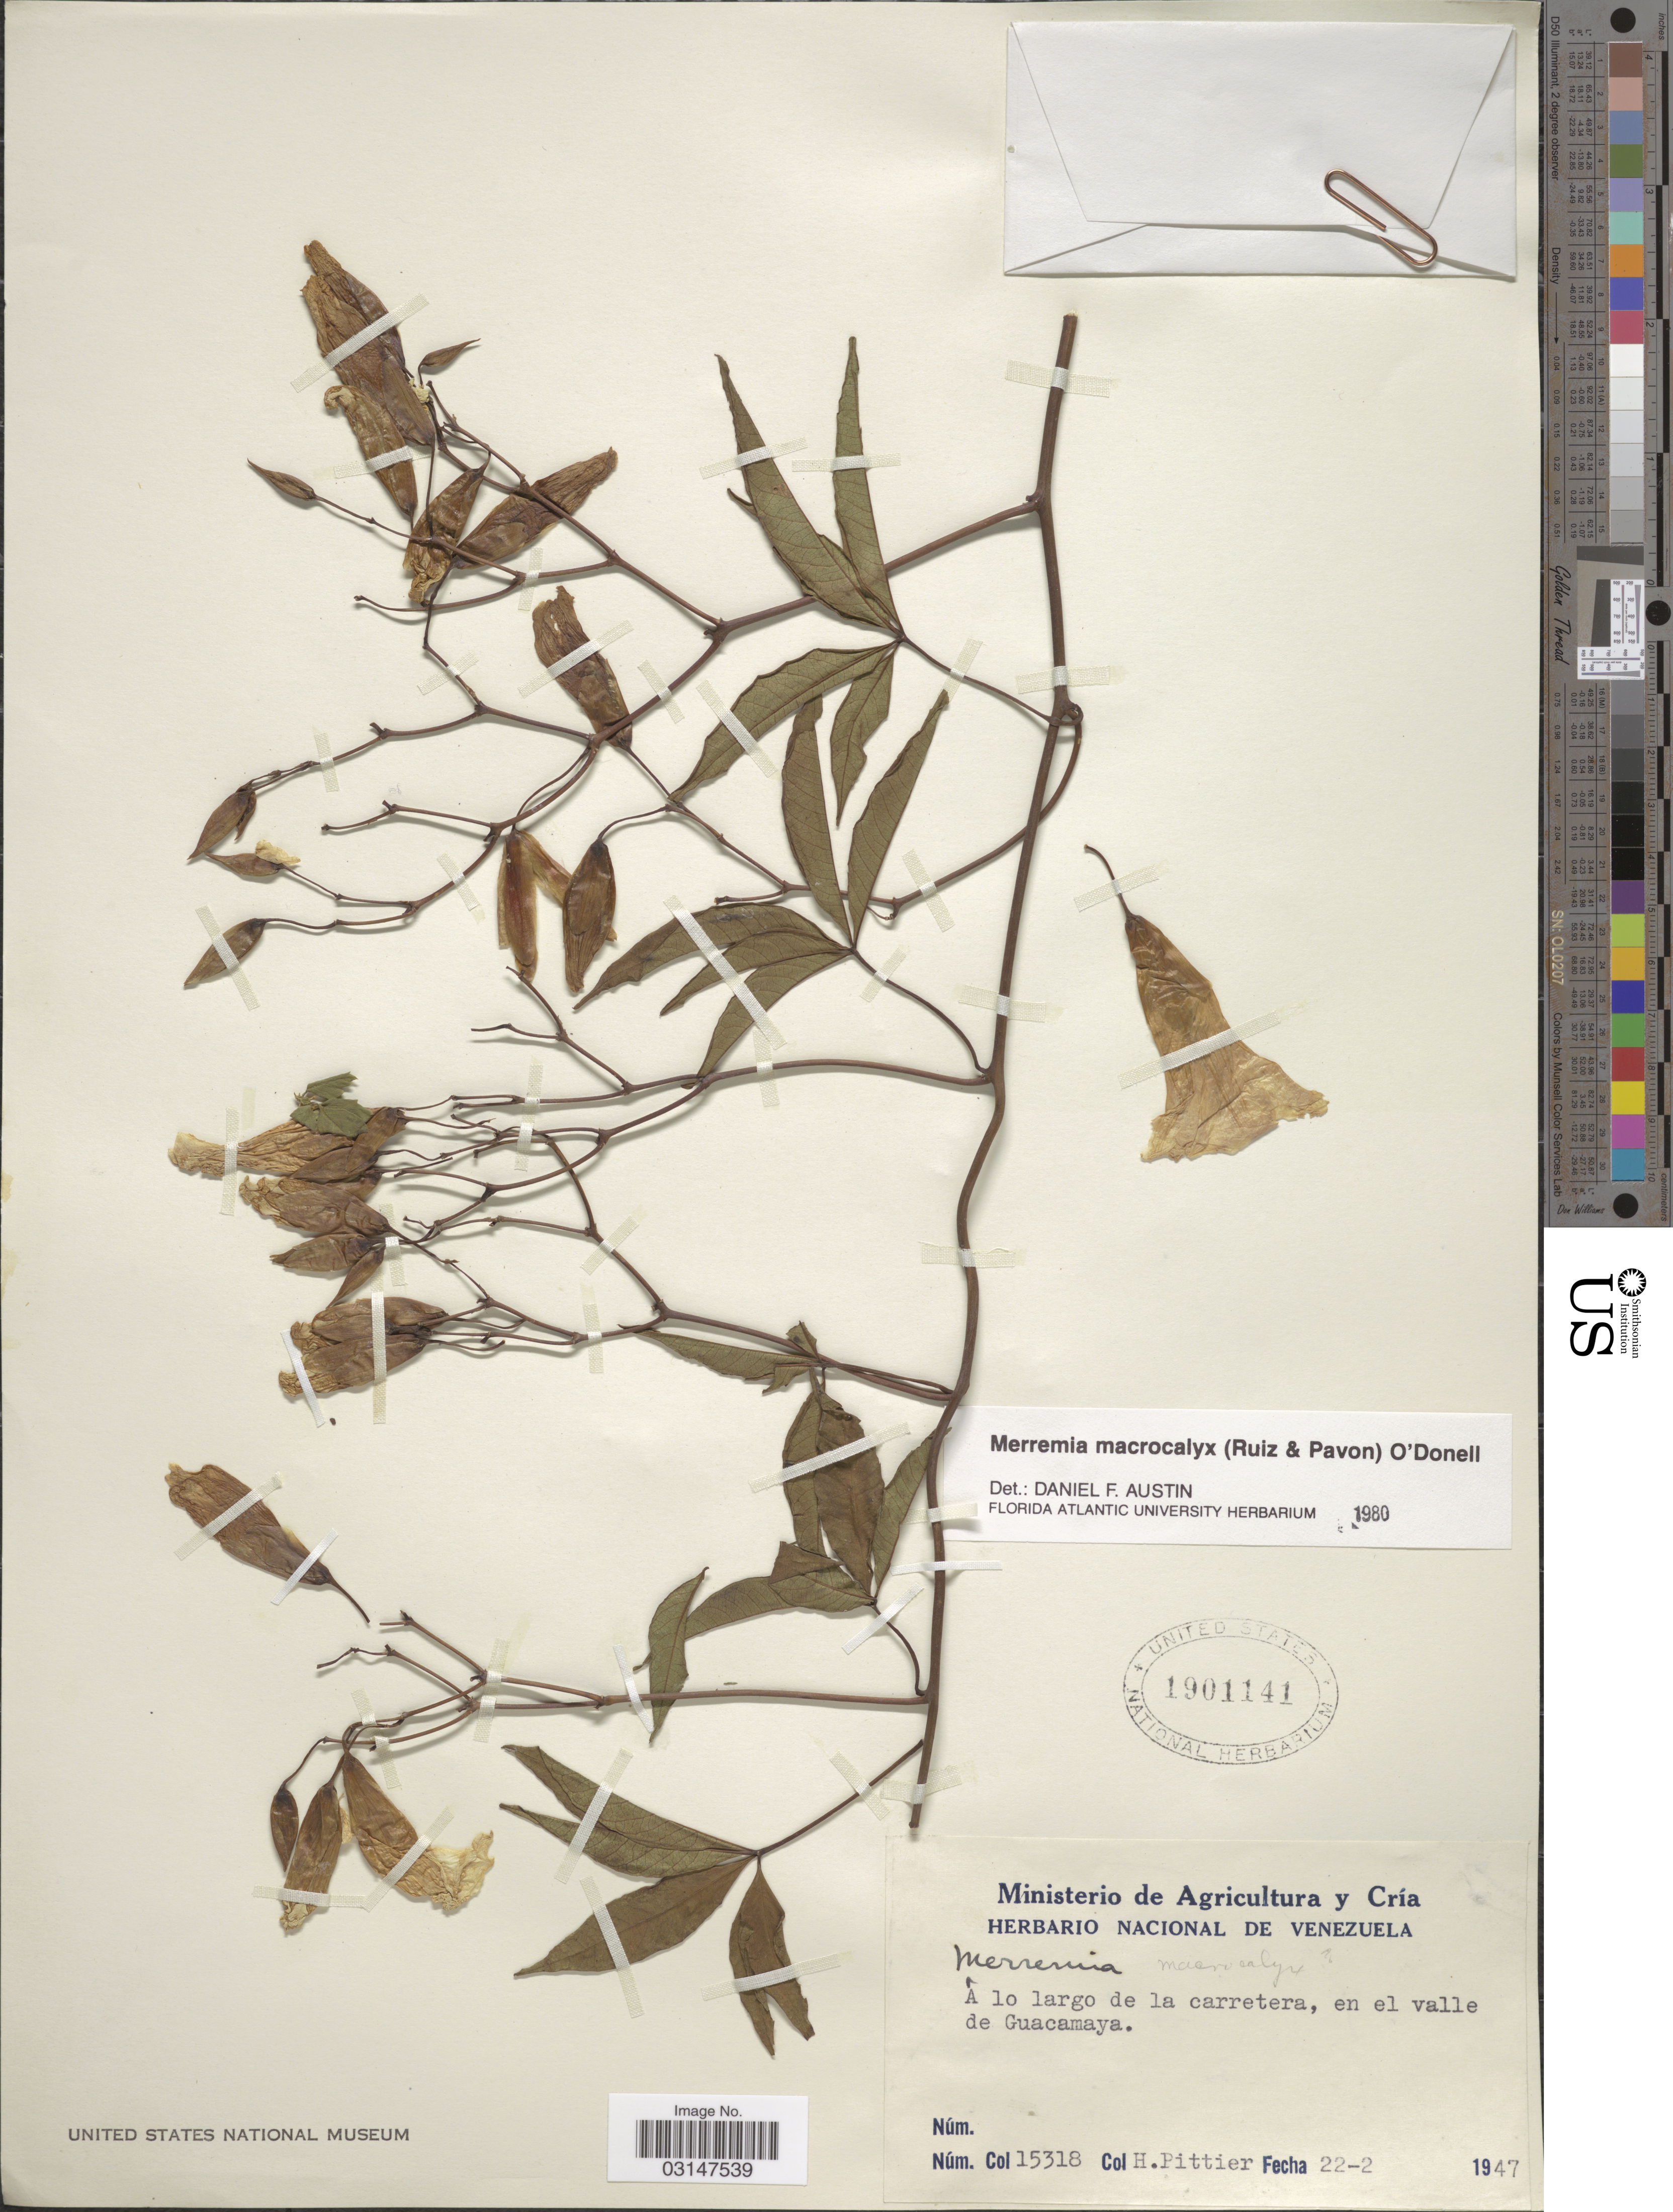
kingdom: Plantae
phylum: Tracheophyta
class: Magnoliopsida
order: Solanales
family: Convolvulaceae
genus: Distimake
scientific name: Distimake macrocalyx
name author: (Ruiz & Pav.) A. R. Simões & Staples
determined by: Strong, Mark T., (BOT), Smithsonian Institution - National Museum of Natural History (UNITED STATES)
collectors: H. F. Pittier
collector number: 15318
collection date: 1947-02-22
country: Venezuela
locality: A lo largo de la carretera, en el valle de Guacamaya.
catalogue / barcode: US 1901141